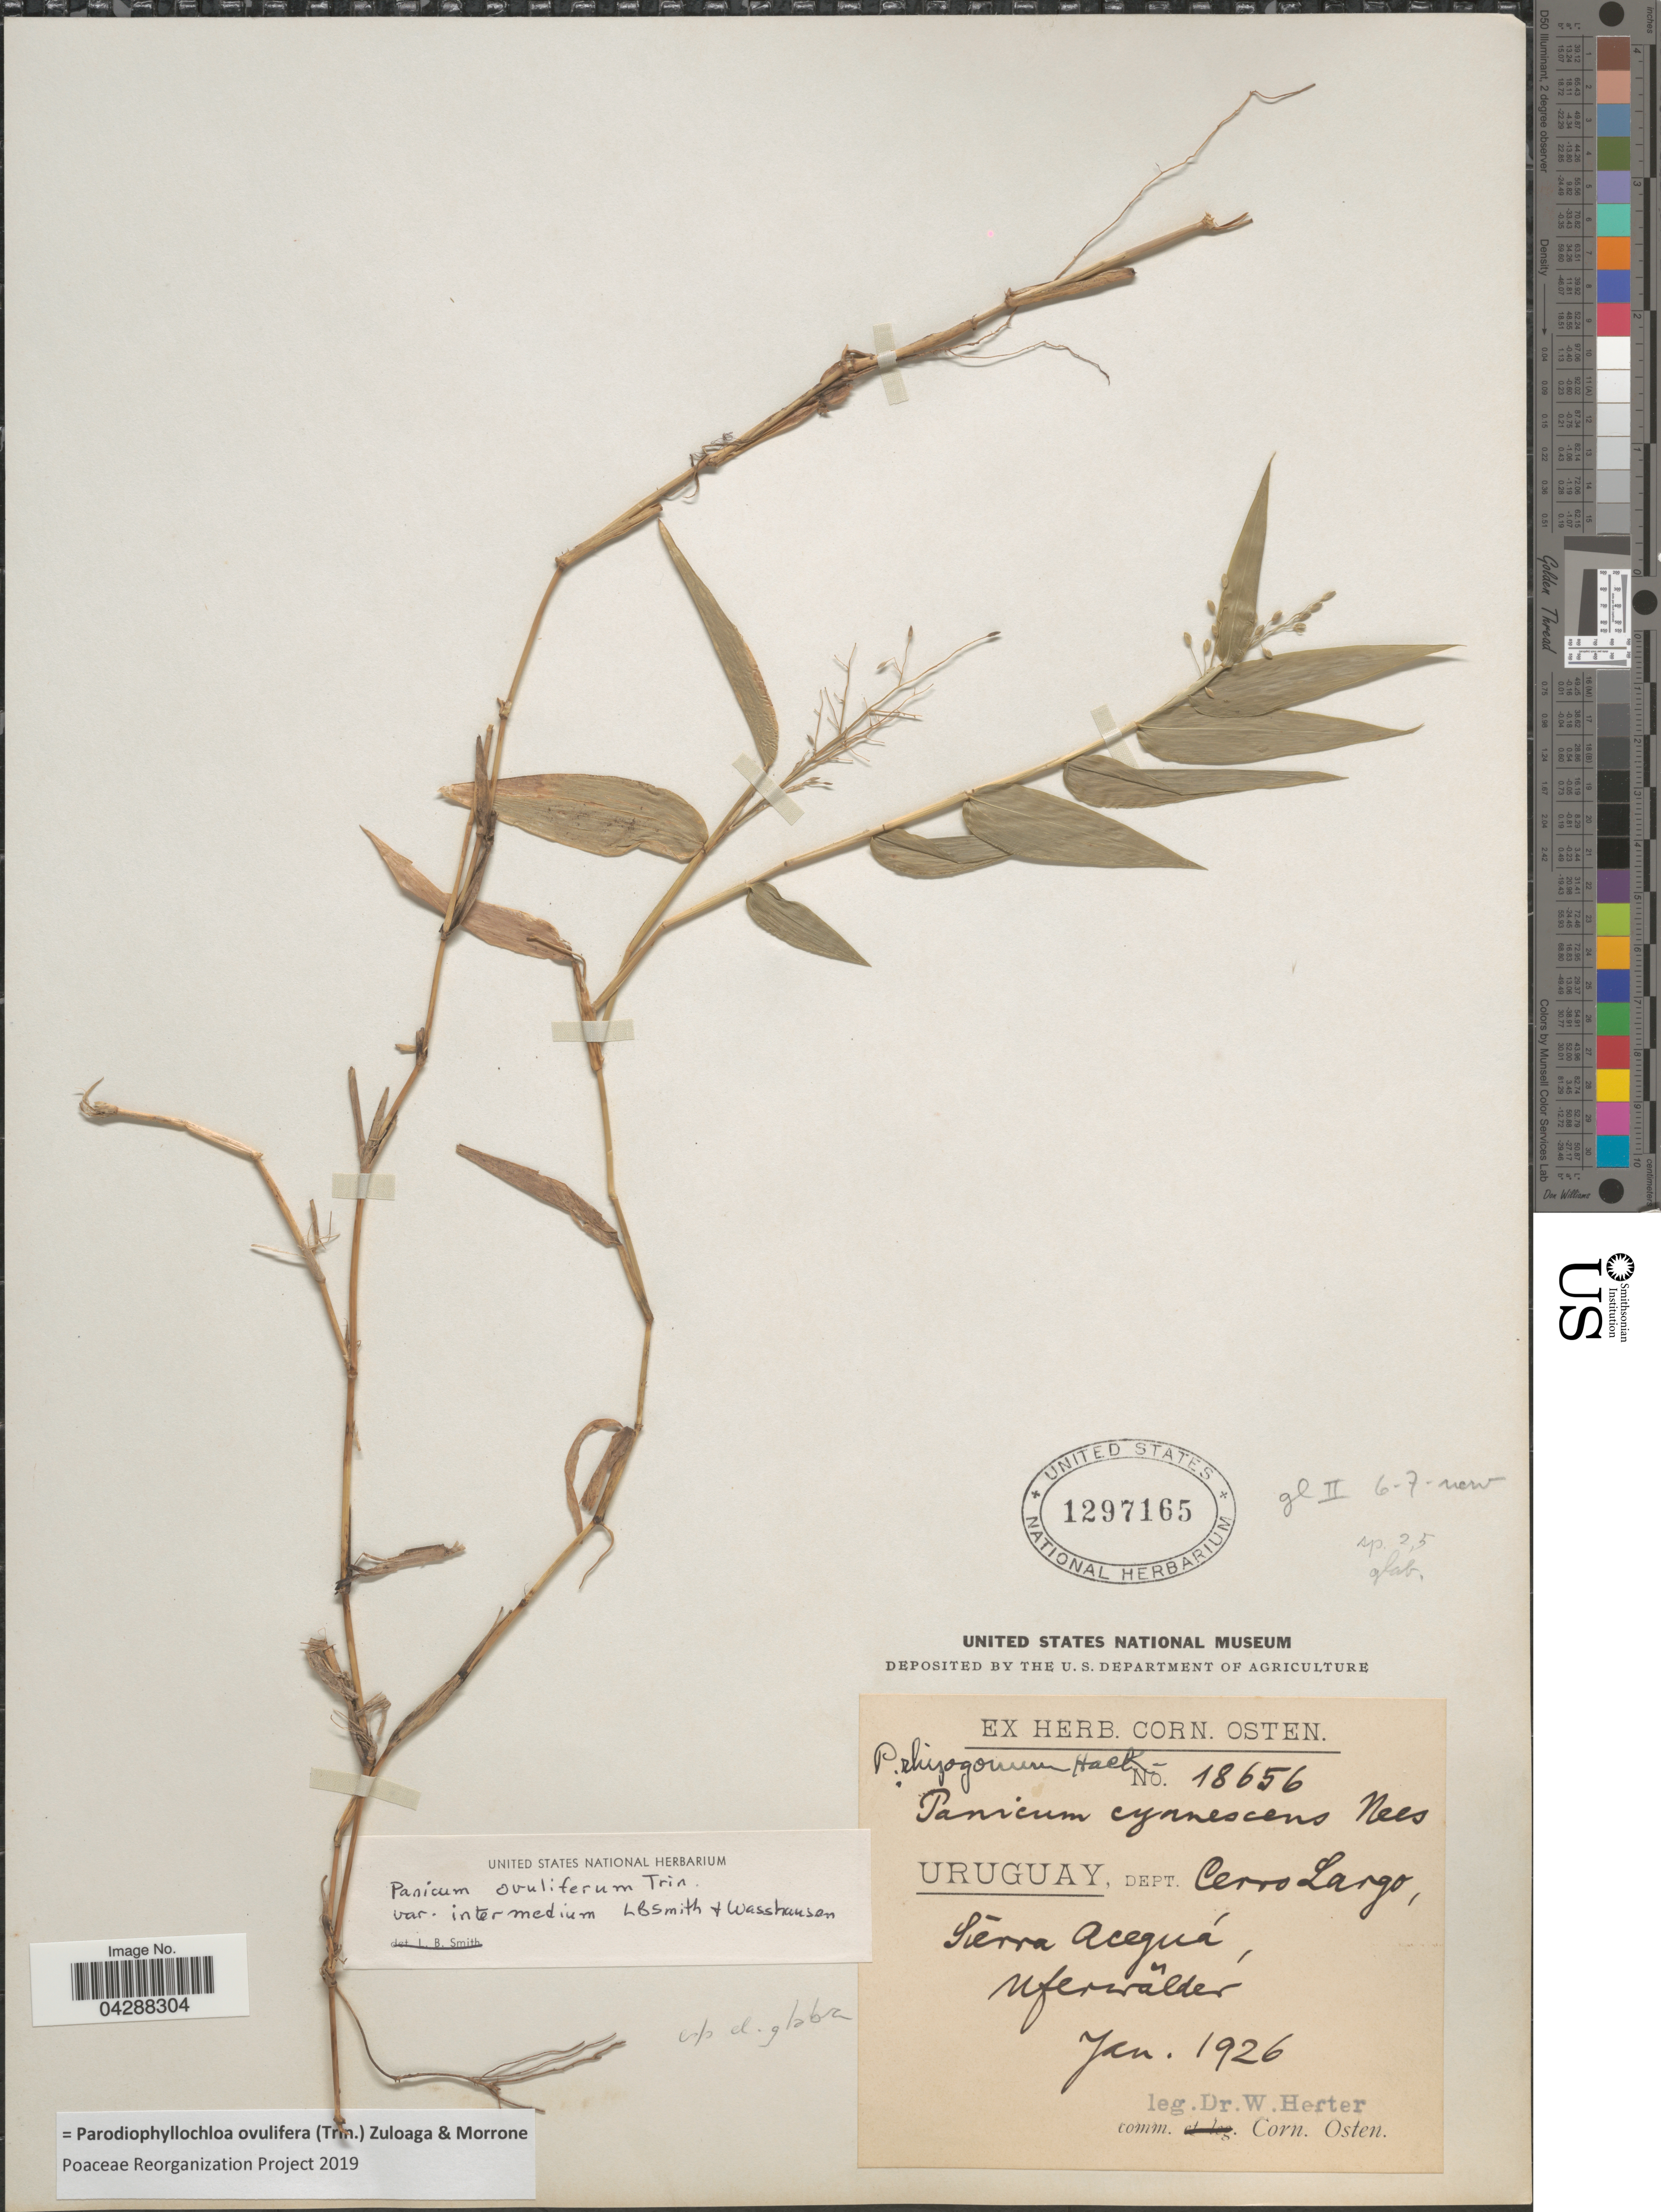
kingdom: Plantae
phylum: Tracheophyta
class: Liliopsida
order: Poales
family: Poaceae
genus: Parodiophyllochloa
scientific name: Parodiophyllochloa ovulifera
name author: (Trin.) Zuloaga & Morrone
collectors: W. Herter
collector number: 18656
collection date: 1926-01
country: Uruguay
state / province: Cerro Largo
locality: Dept. Cerro Largo, Sierra Aceguá, Uferwãlder.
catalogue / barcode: US 1297165